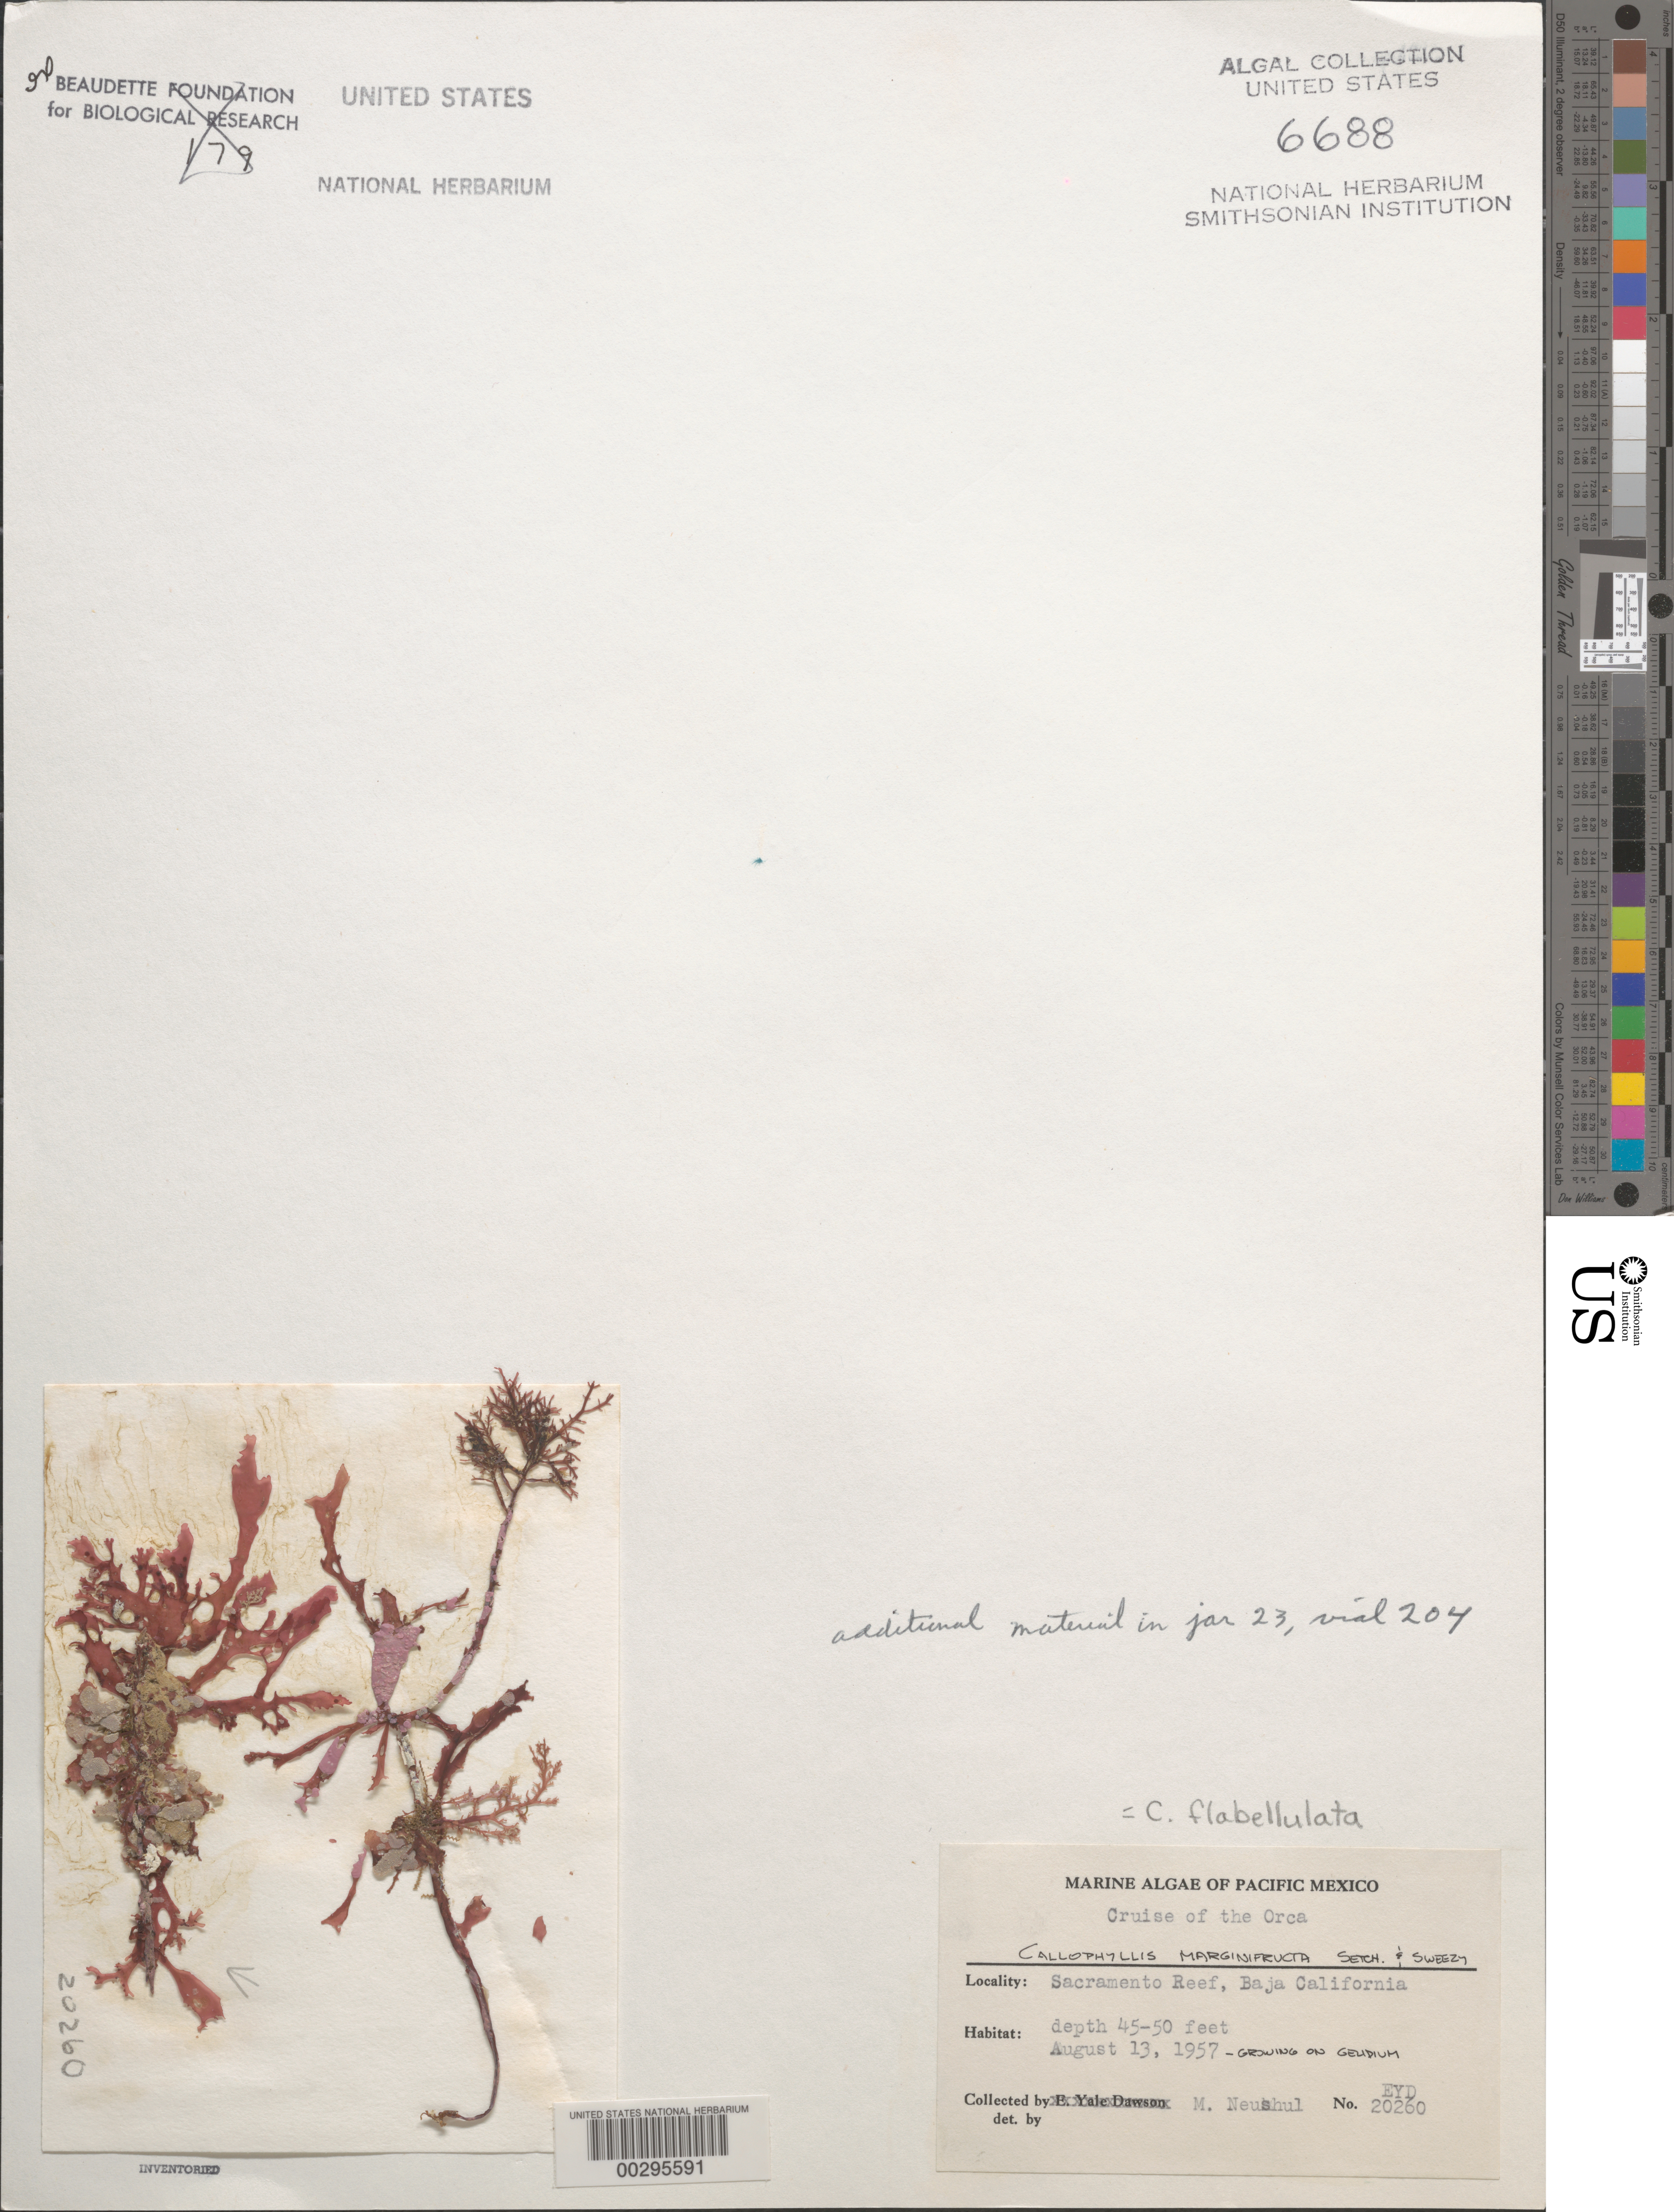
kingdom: Plantae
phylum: Rhodophyta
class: Florideophyceae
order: Gigartinales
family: Kallymeniaceae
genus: Callophyllis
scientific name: Callophyllis flabellulata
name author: Harv.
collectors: M. Neushul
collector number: EYD 20260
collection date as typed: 13 Aug 1957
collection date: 1957-08-13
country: Mexico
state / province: Baja California Norte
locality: Sacramento Reef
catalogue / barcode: US 6688